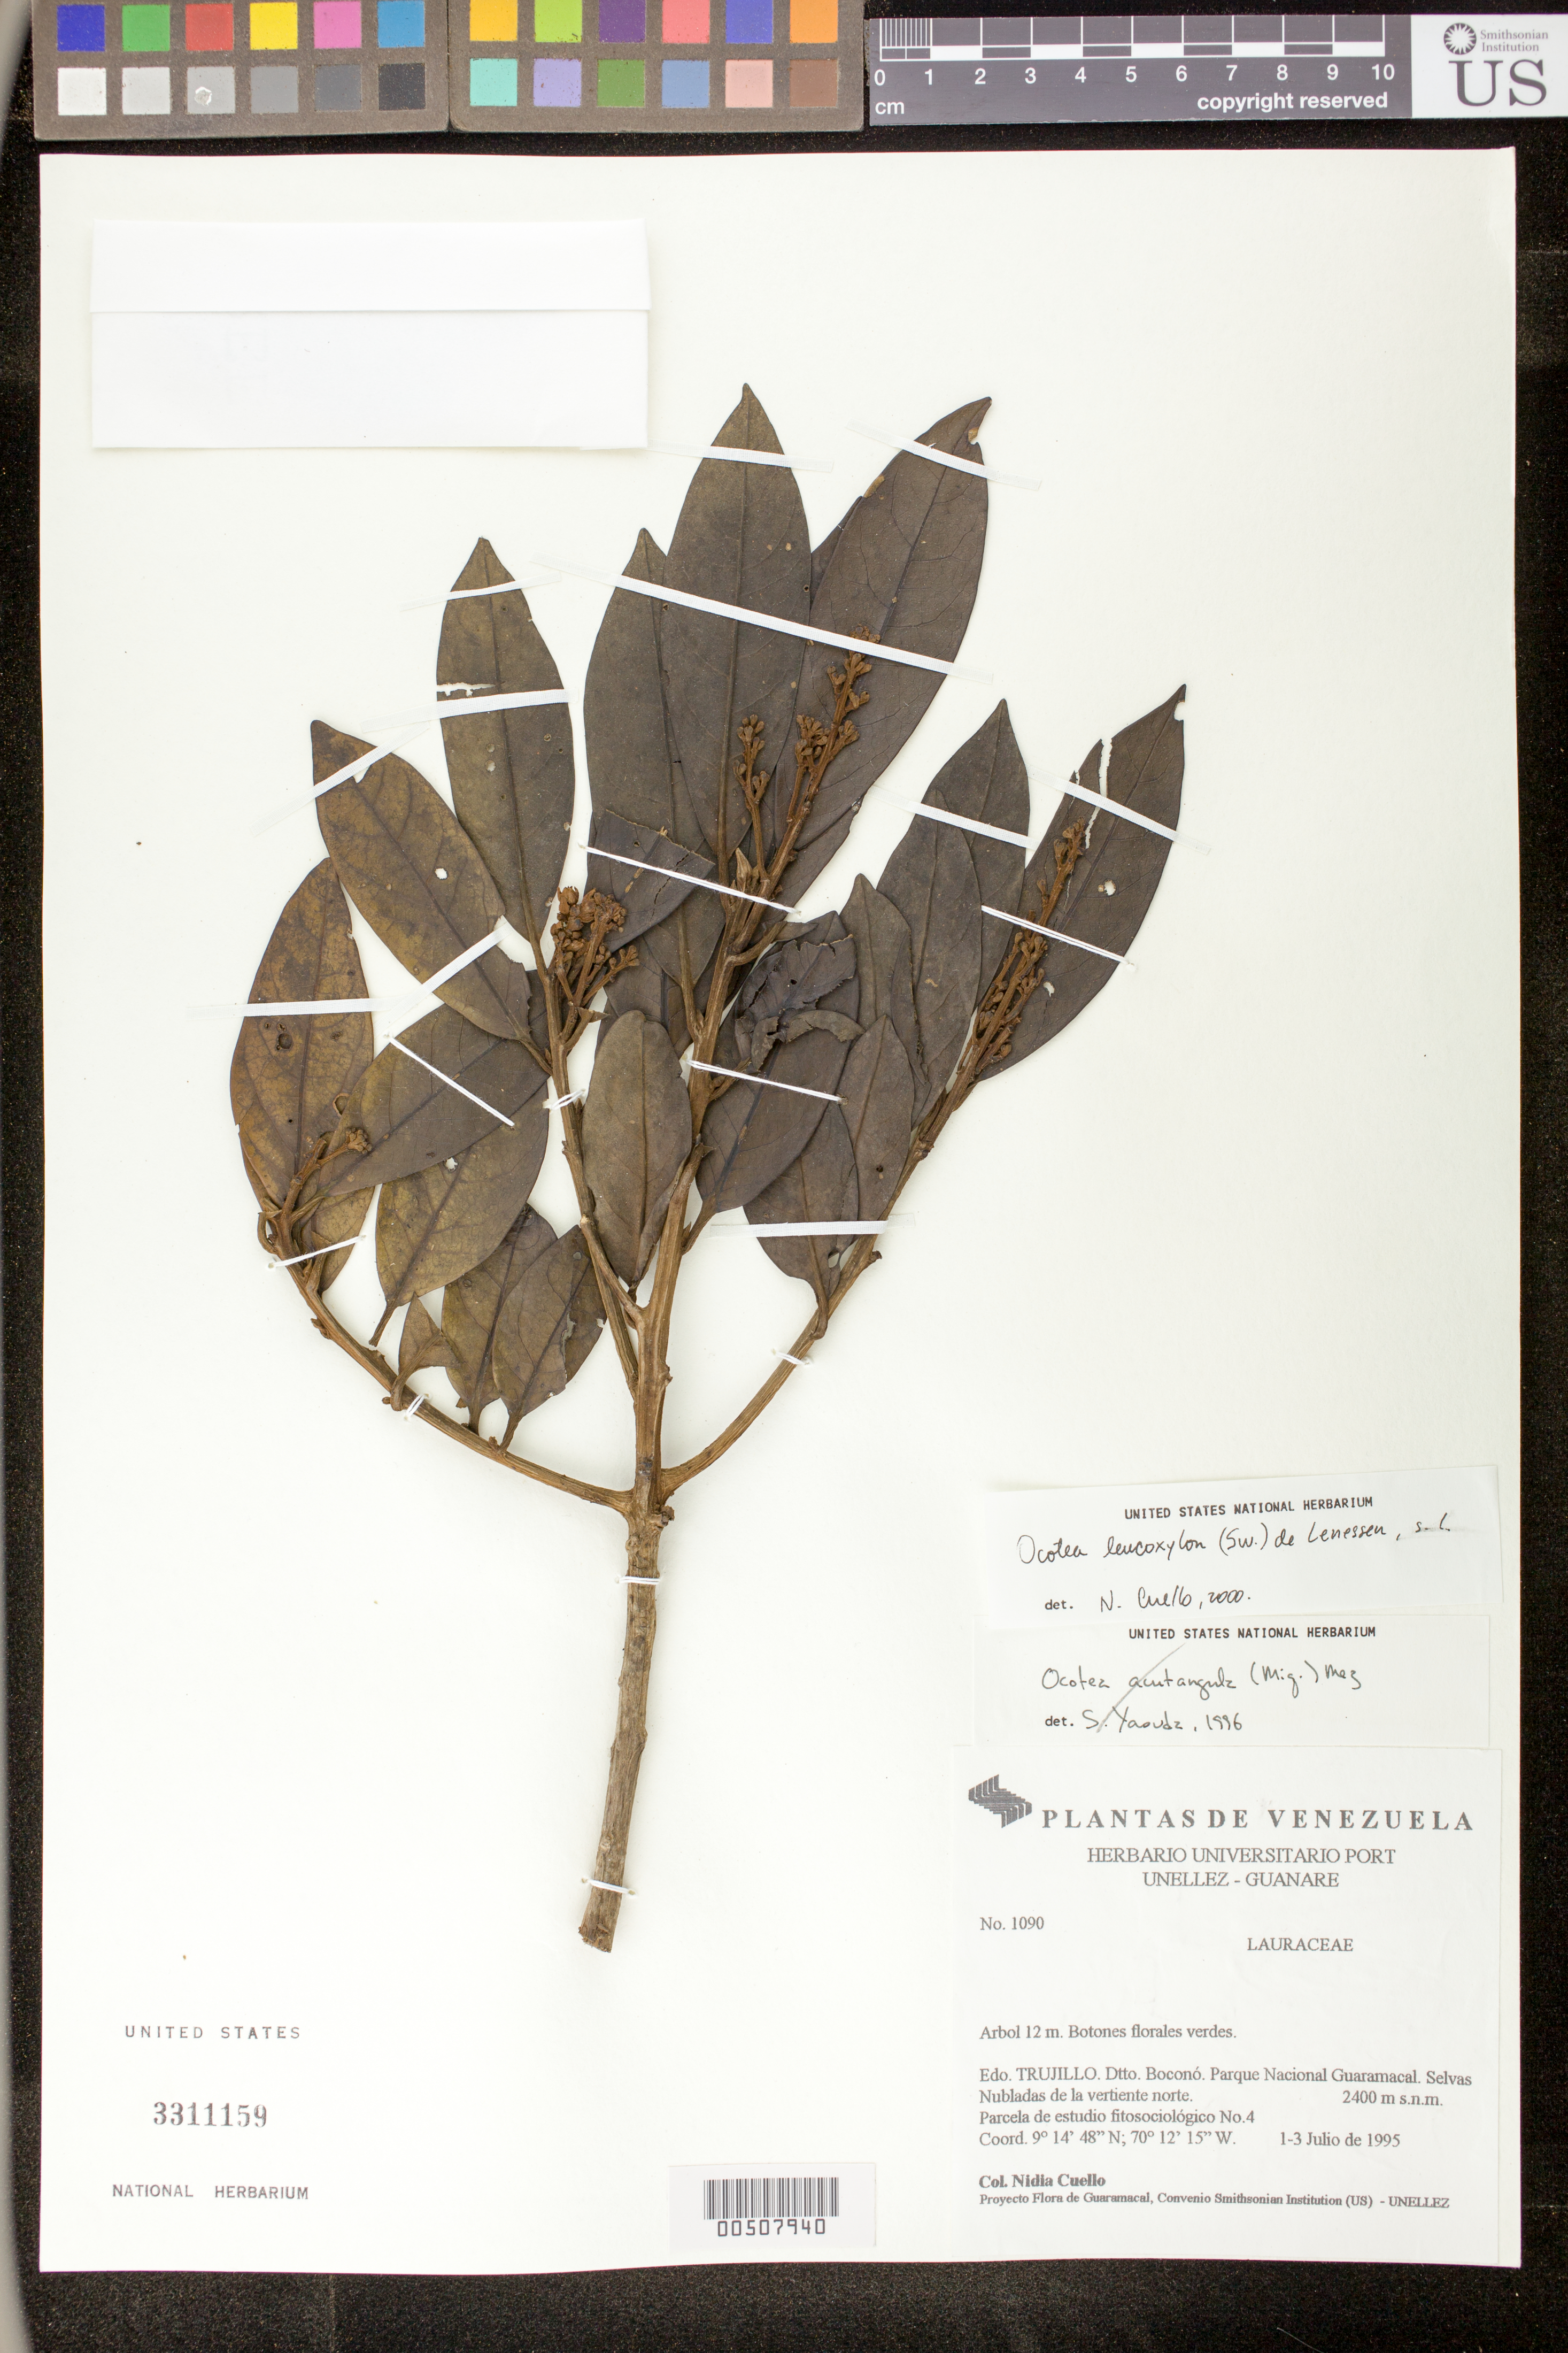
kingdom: Plantae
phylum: Tracheophyta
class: Magnoliopsida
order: Laurales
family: Lauraceae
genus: Ocotea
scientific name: Ocotea leucoxylon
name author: (Sw.) Laness.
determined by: Cuello, Nidia L.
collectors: N. L. Cuello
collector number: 1090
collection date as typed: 01 Jul 1995 to 03 Jul 1995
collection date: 1995-07-01/1995-07-03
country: Venezuela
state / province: Trujillo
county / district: Boconó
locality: Parque Nacional Guaramacal. Vertiente N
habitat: Selvas Nubladas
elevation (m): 2400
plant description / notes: MO, PORT, US, VEN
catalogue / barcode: US 3311159